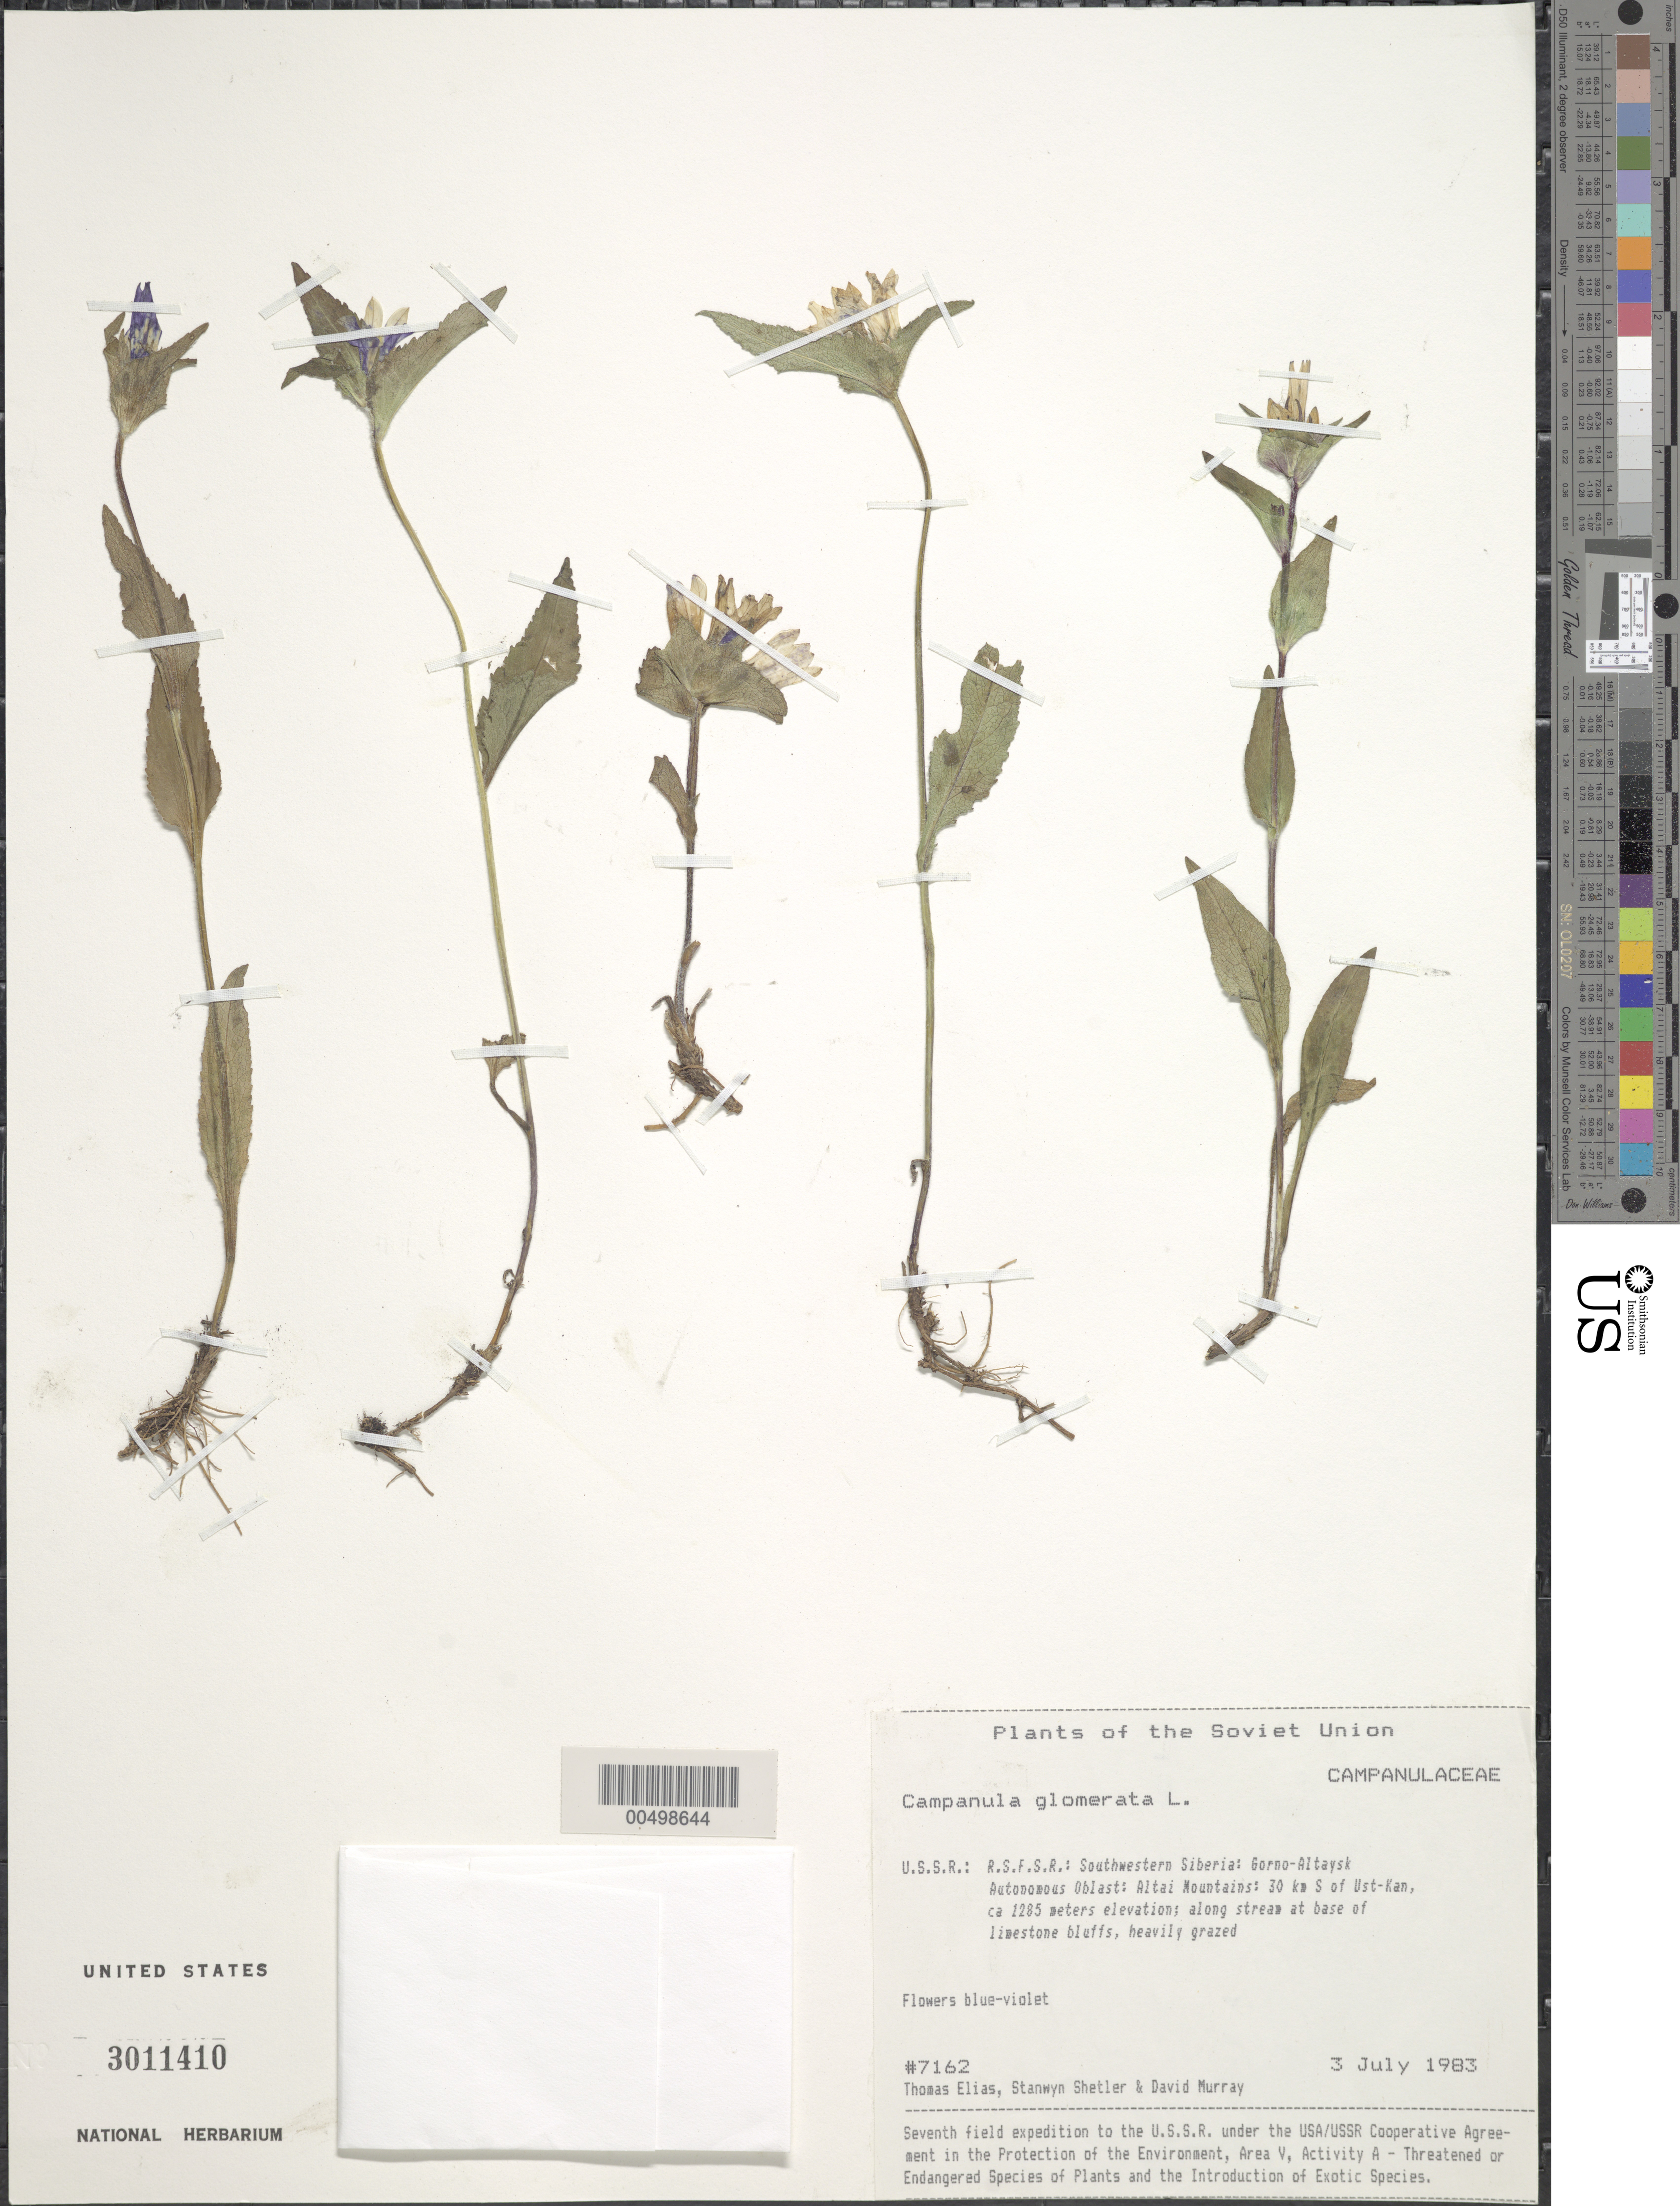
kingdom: Plantae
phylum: Tracheophyta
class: Magnoliopsida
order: Asterales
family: Campanulaceae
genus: Campanula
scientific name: Campanula glomerata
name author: L.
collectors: T. Elias, S. Shetler & D. F. Murray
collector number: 7162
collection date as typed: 03 Jul 1983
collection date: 1983-07-03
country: Russian Federation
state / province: Altai Republic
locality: Altai Mountains, 30 km S of Ust-Kan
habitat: along stream at base of limestone bluffs, heavily grazed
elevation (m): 1285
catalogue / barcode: US 3011410